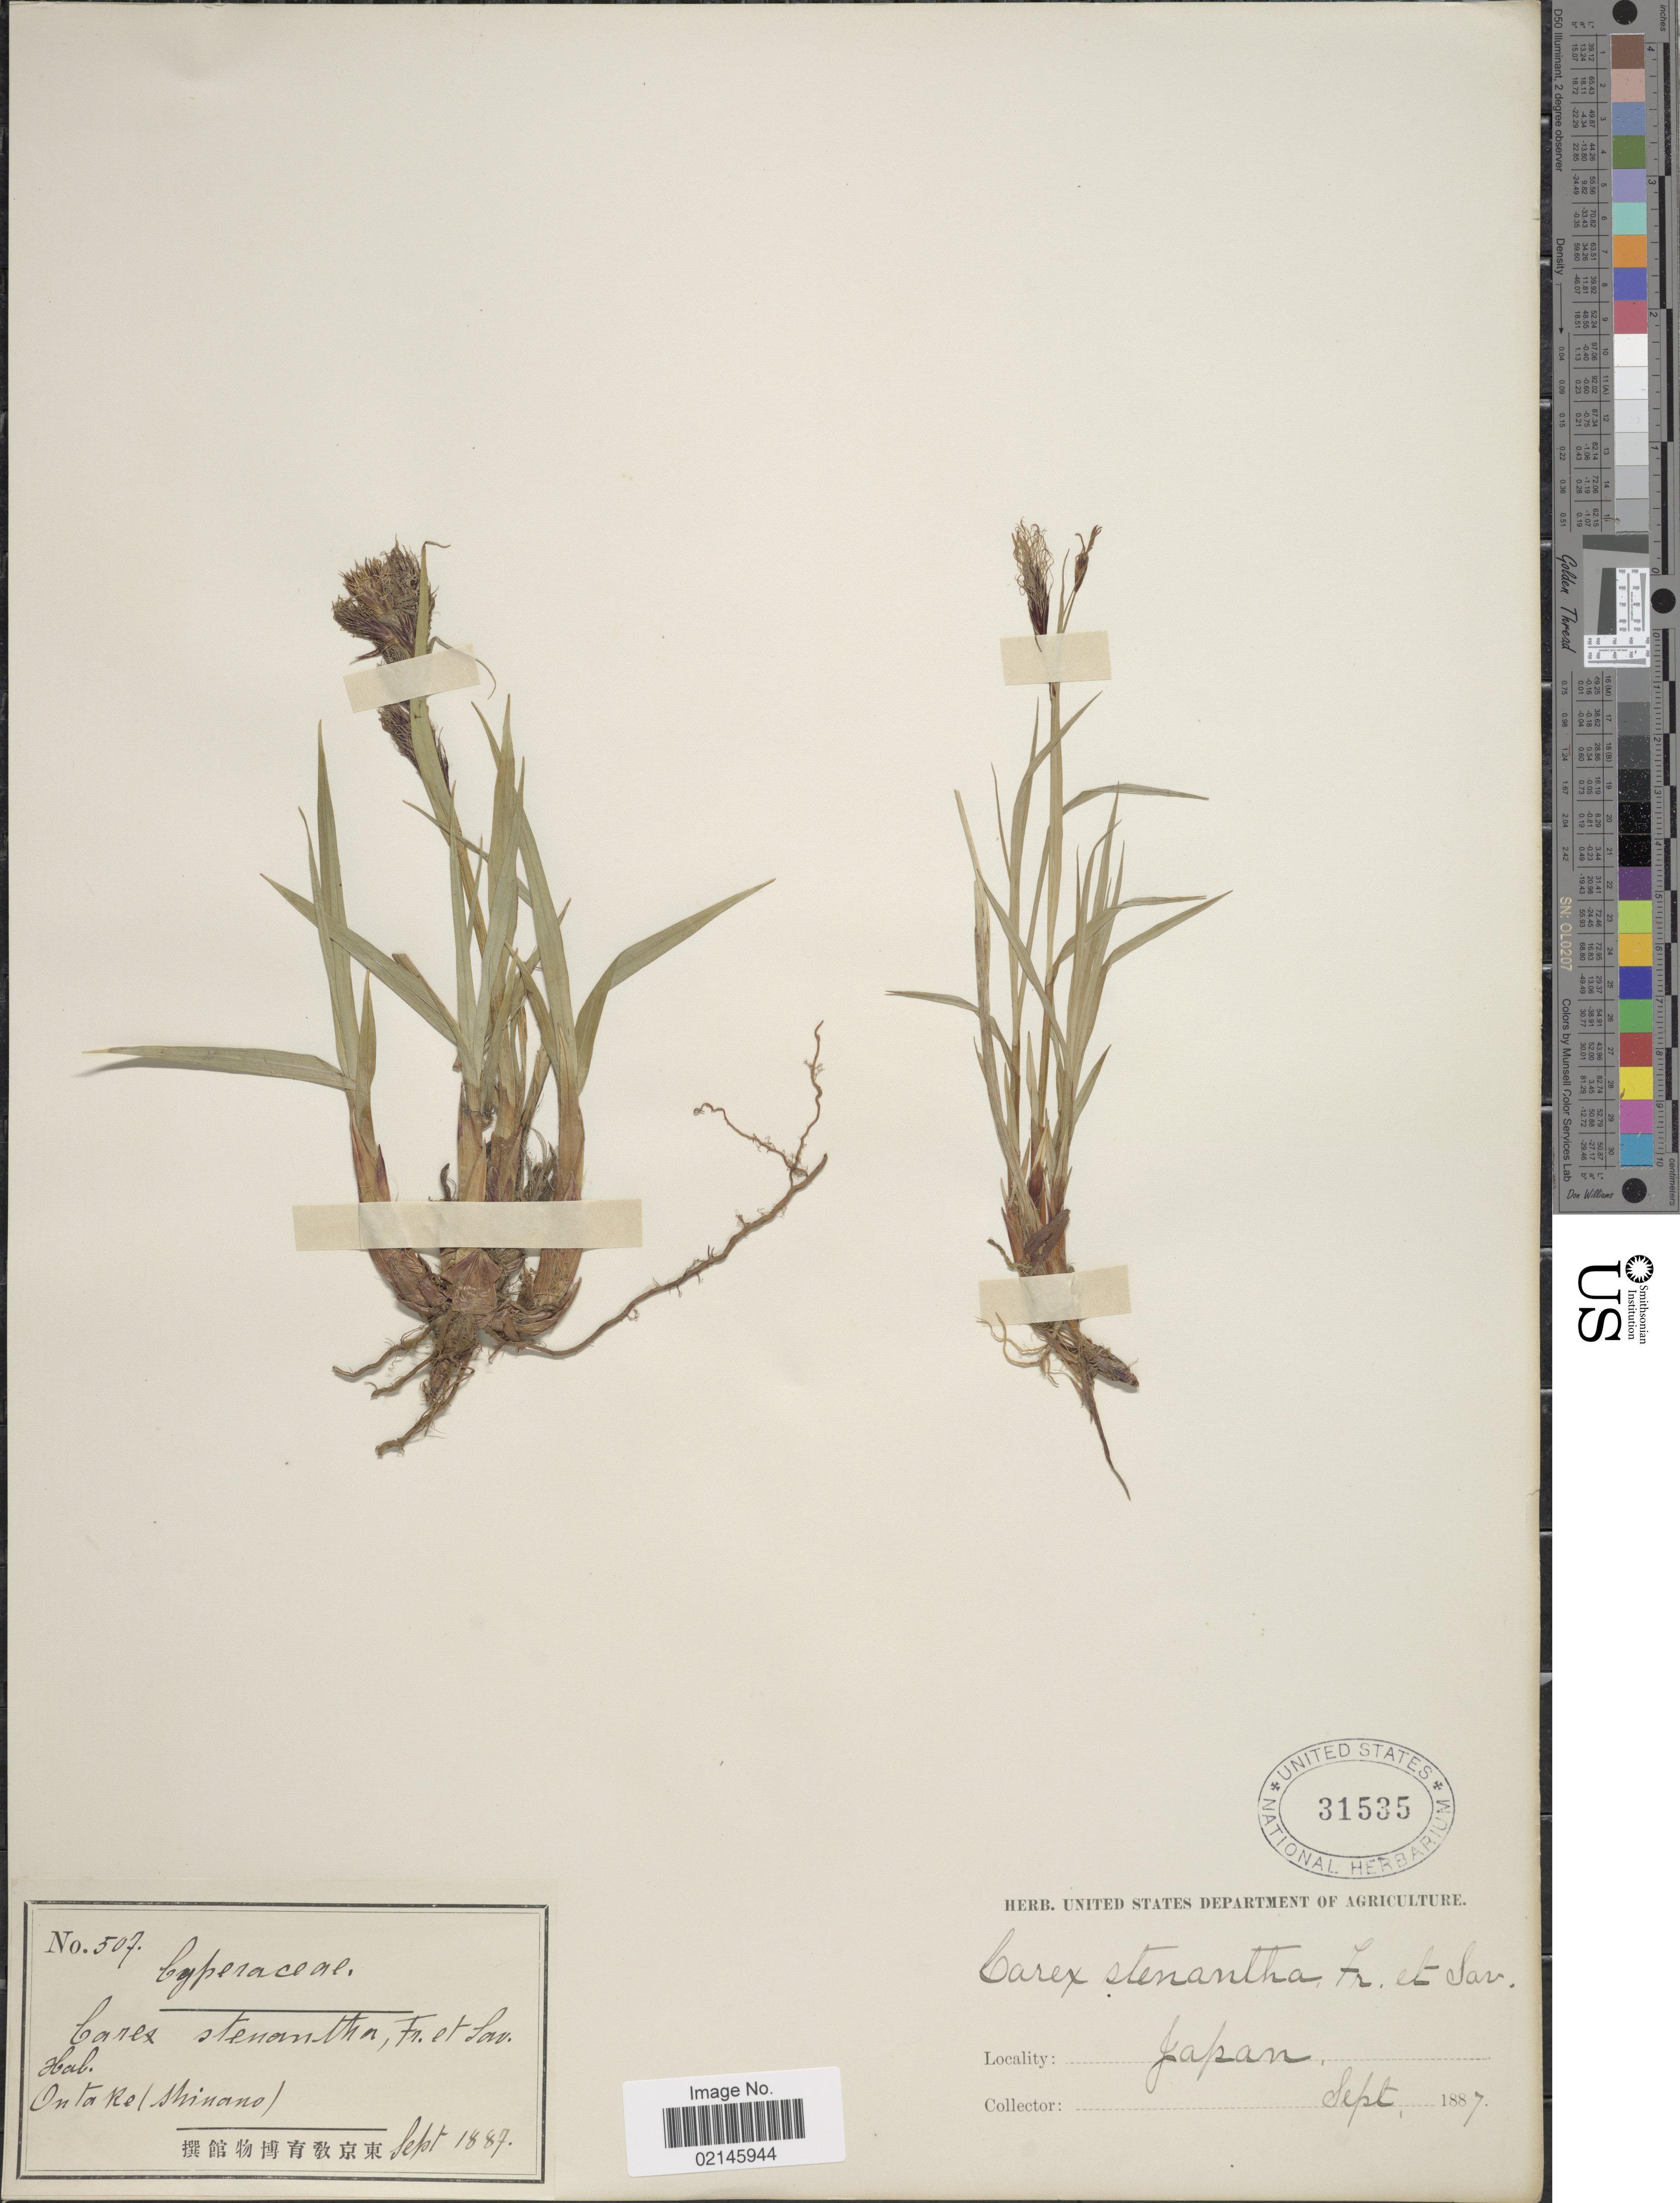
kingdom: Plantae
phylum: Tracheophyta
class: Liliopsida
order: Poales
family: Cyperaceae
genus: Carex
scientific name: Carex stenantha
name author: Franch. & Sav.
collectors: Facchini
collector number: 507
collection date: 1887-09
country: Japan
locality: Ontake (Shinano).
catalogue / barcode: US 31535